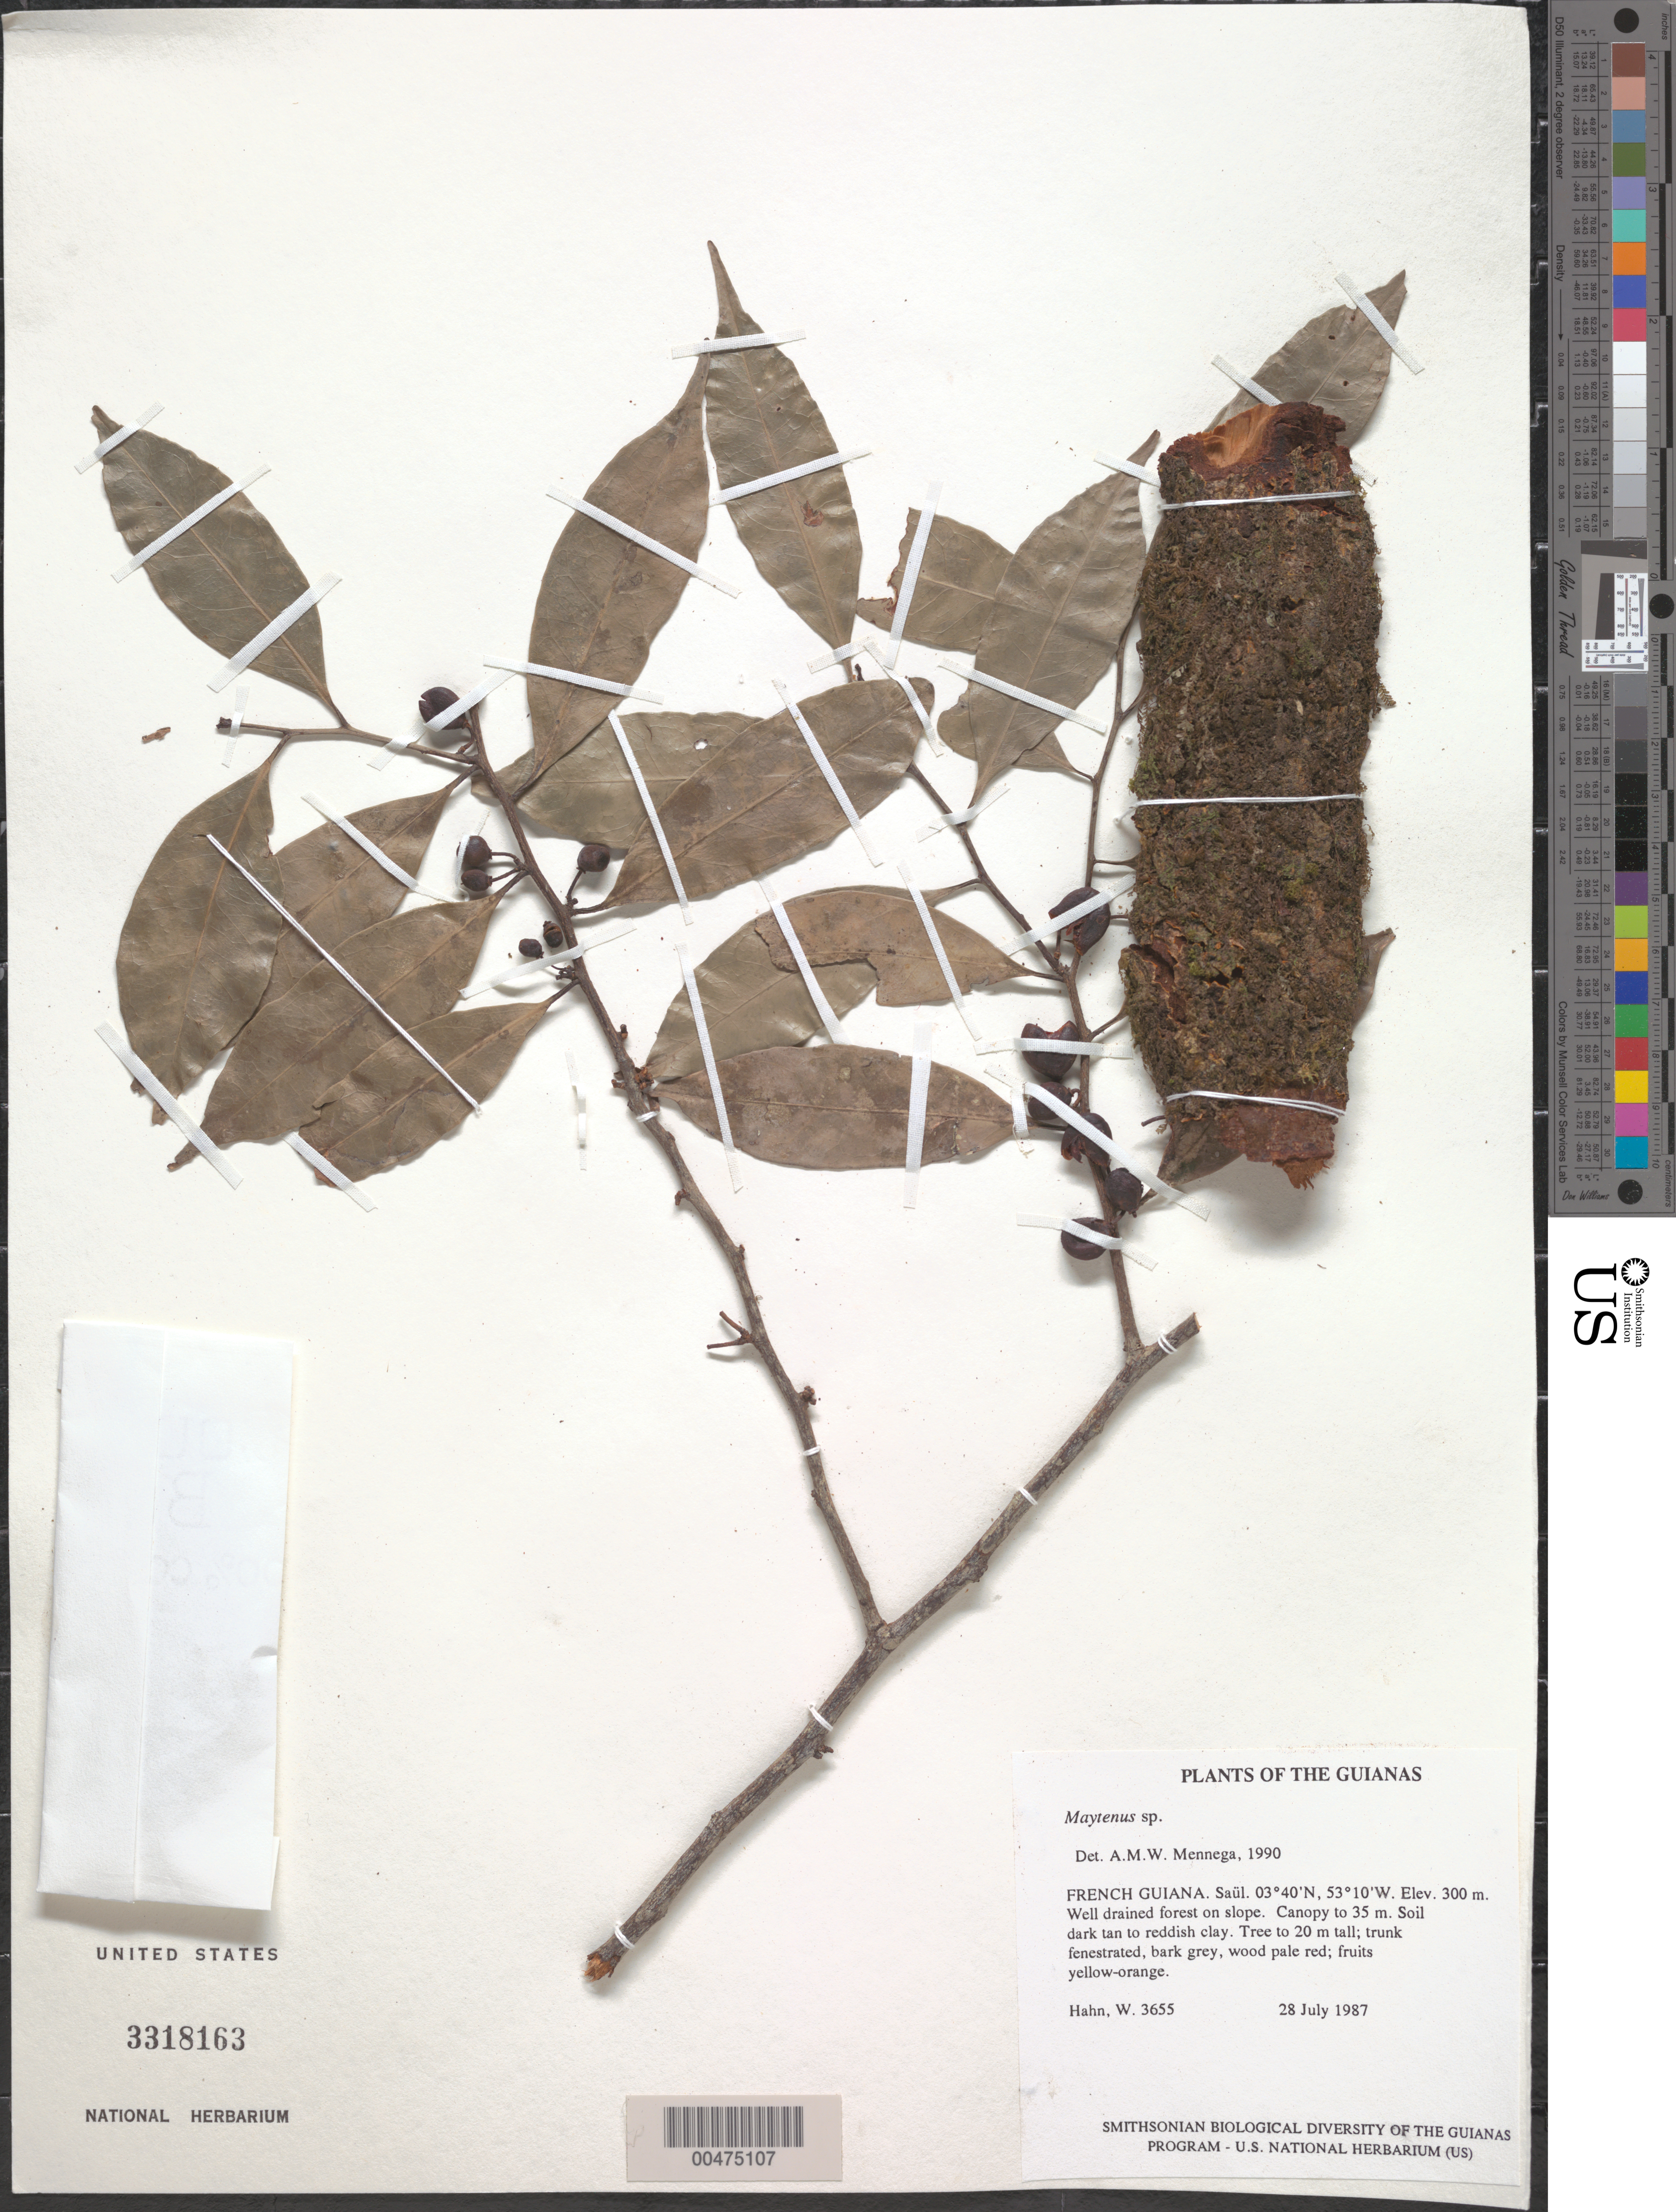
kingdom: Plantae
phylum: Tracheophyta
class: Magnoliopsida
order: Celastrales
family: Celastraceae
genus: Maytenus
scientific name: Maytenus myrsinoides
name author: Reissek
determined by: Mitchell, John D.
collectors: W. Hahn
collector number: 3655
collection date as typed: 28 July 1987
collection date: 1987-07-28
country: French Guiana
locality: Saül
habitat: Well drained forest on slope. Canopy to 35 m. Soil dark tan to reddish clay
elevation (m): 300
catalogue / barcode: US 3318163